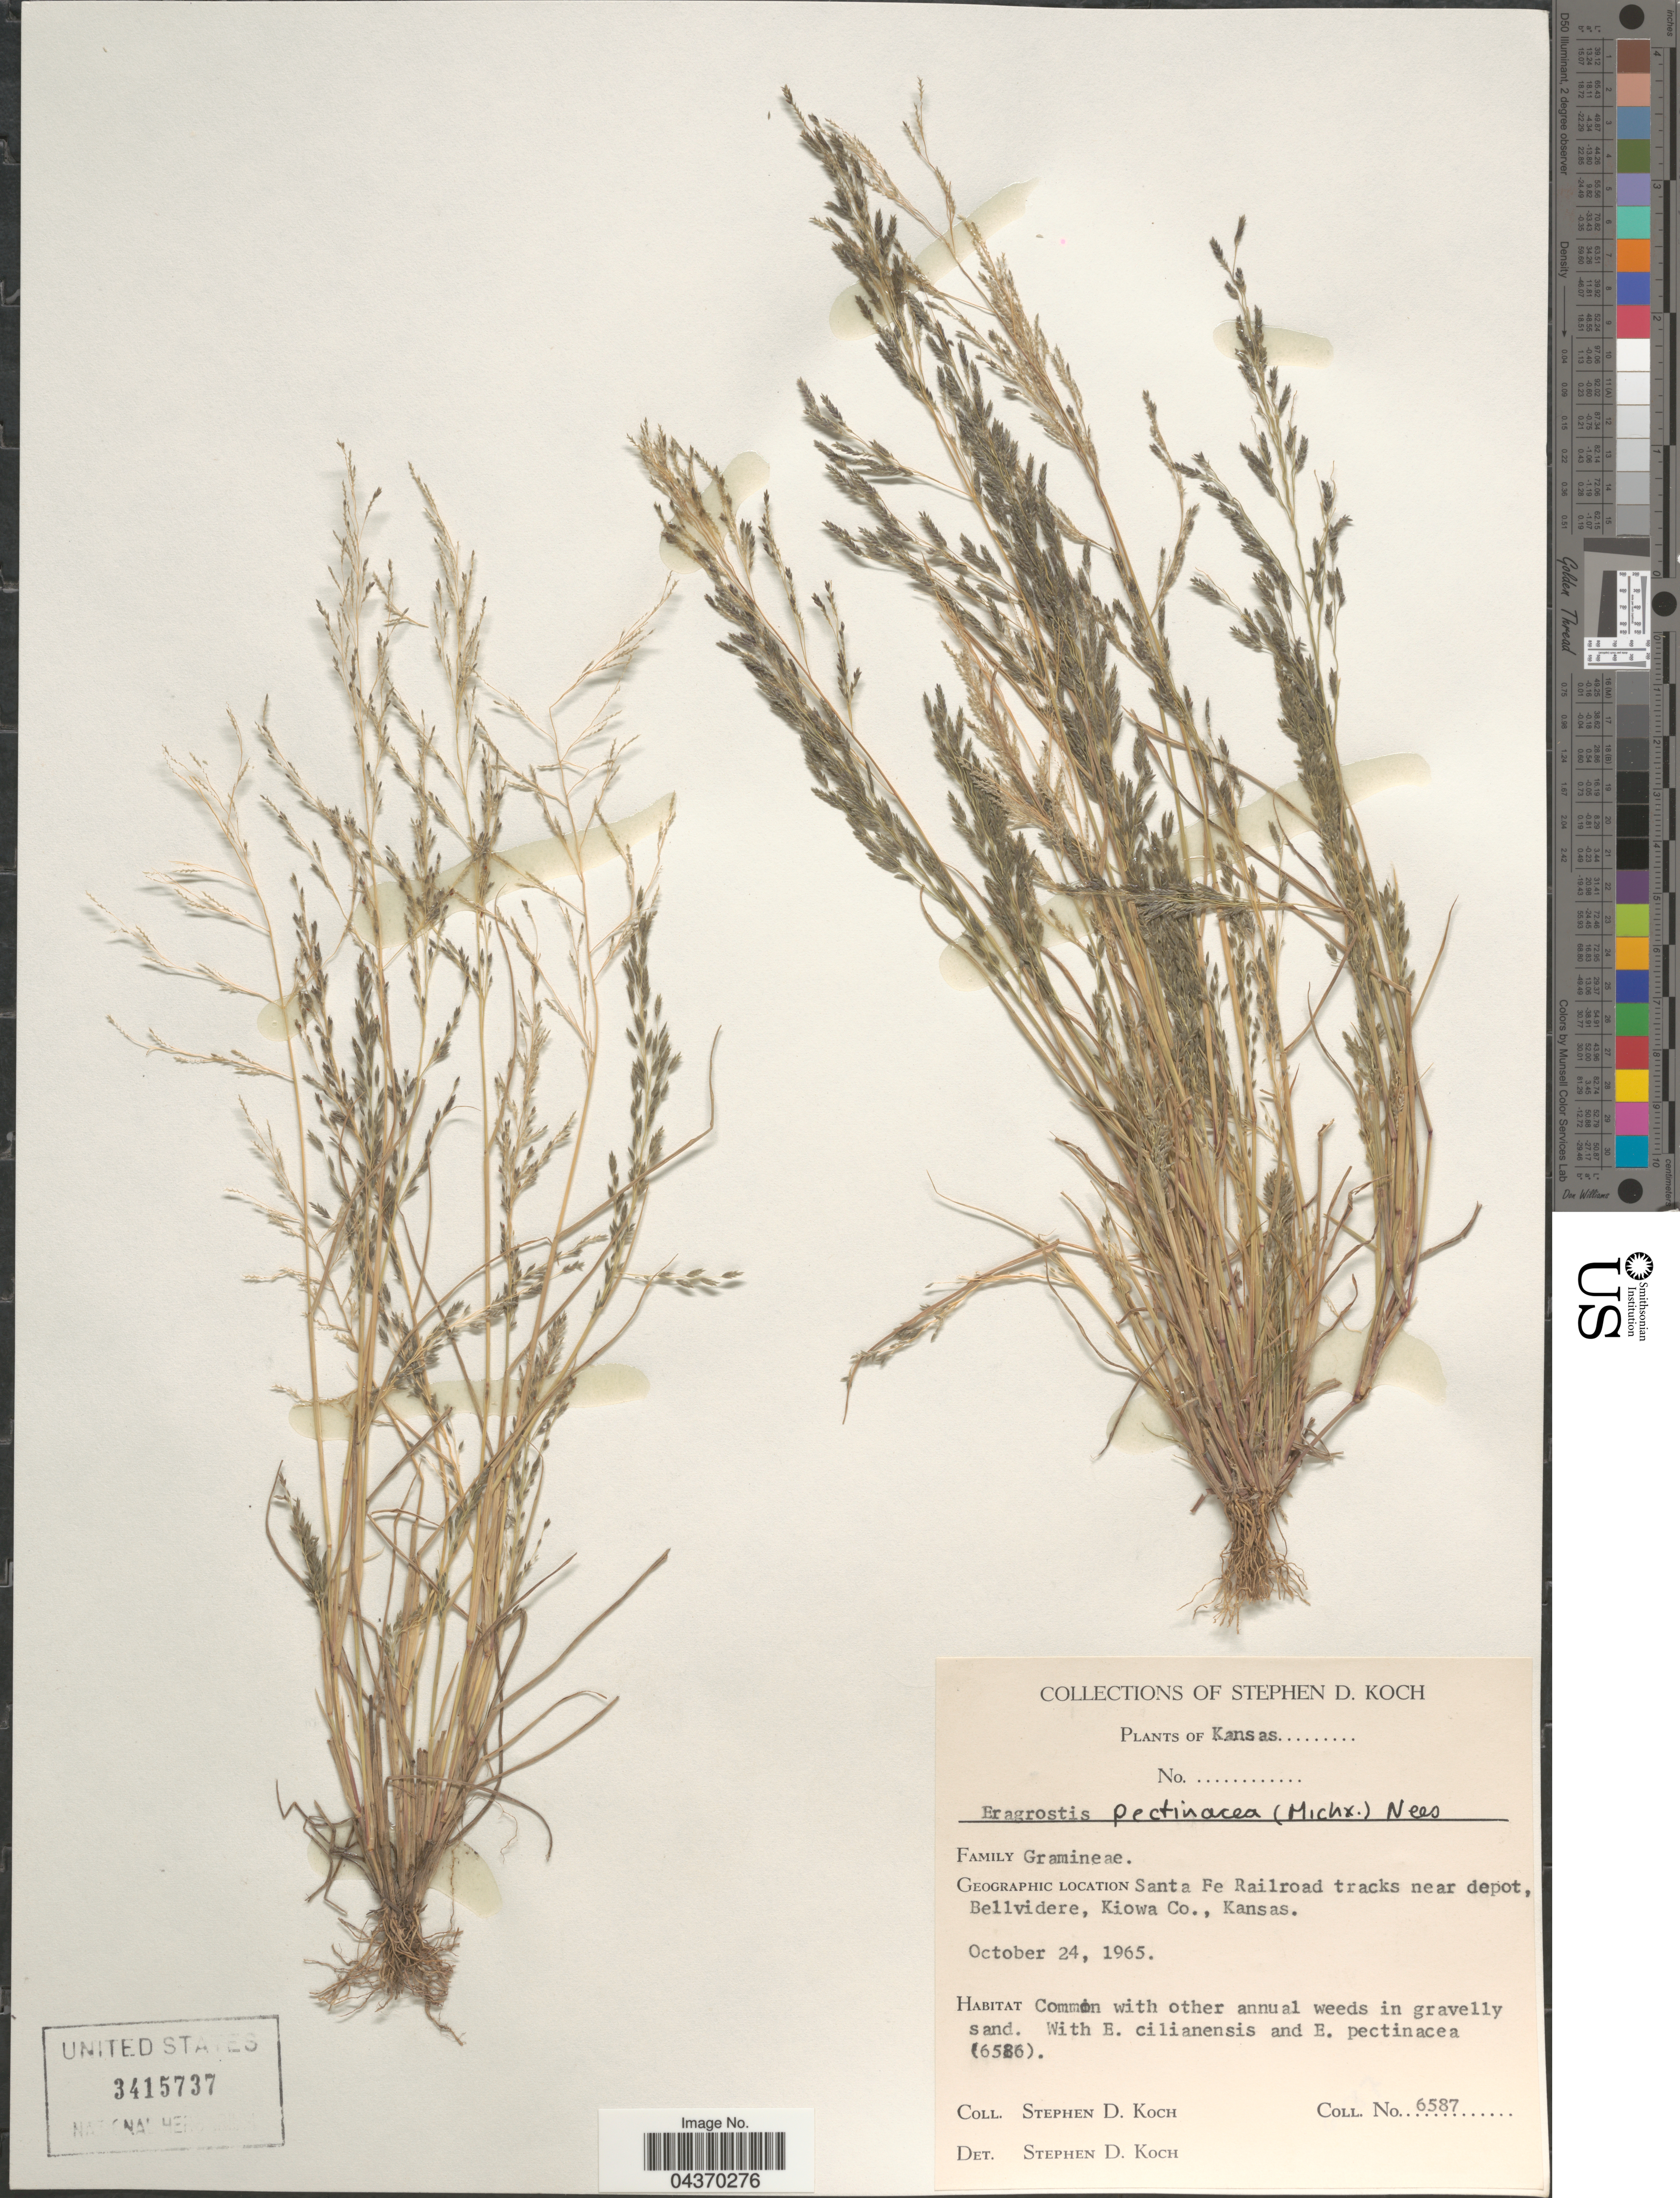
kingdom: Plantae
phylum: Tracheophyta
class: Liliopsida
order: Poales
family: Poaceae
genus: Eragrostis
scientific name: Eragrostis pectinacea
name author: (Michx.) Nees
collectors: S. D. Koch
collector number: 6587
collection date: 1965-10-24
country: United States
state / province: Kansas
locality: Santa Fe Railroad tracks near depot, Bellvidere, Kiowa Co.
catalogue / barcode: US 3415737